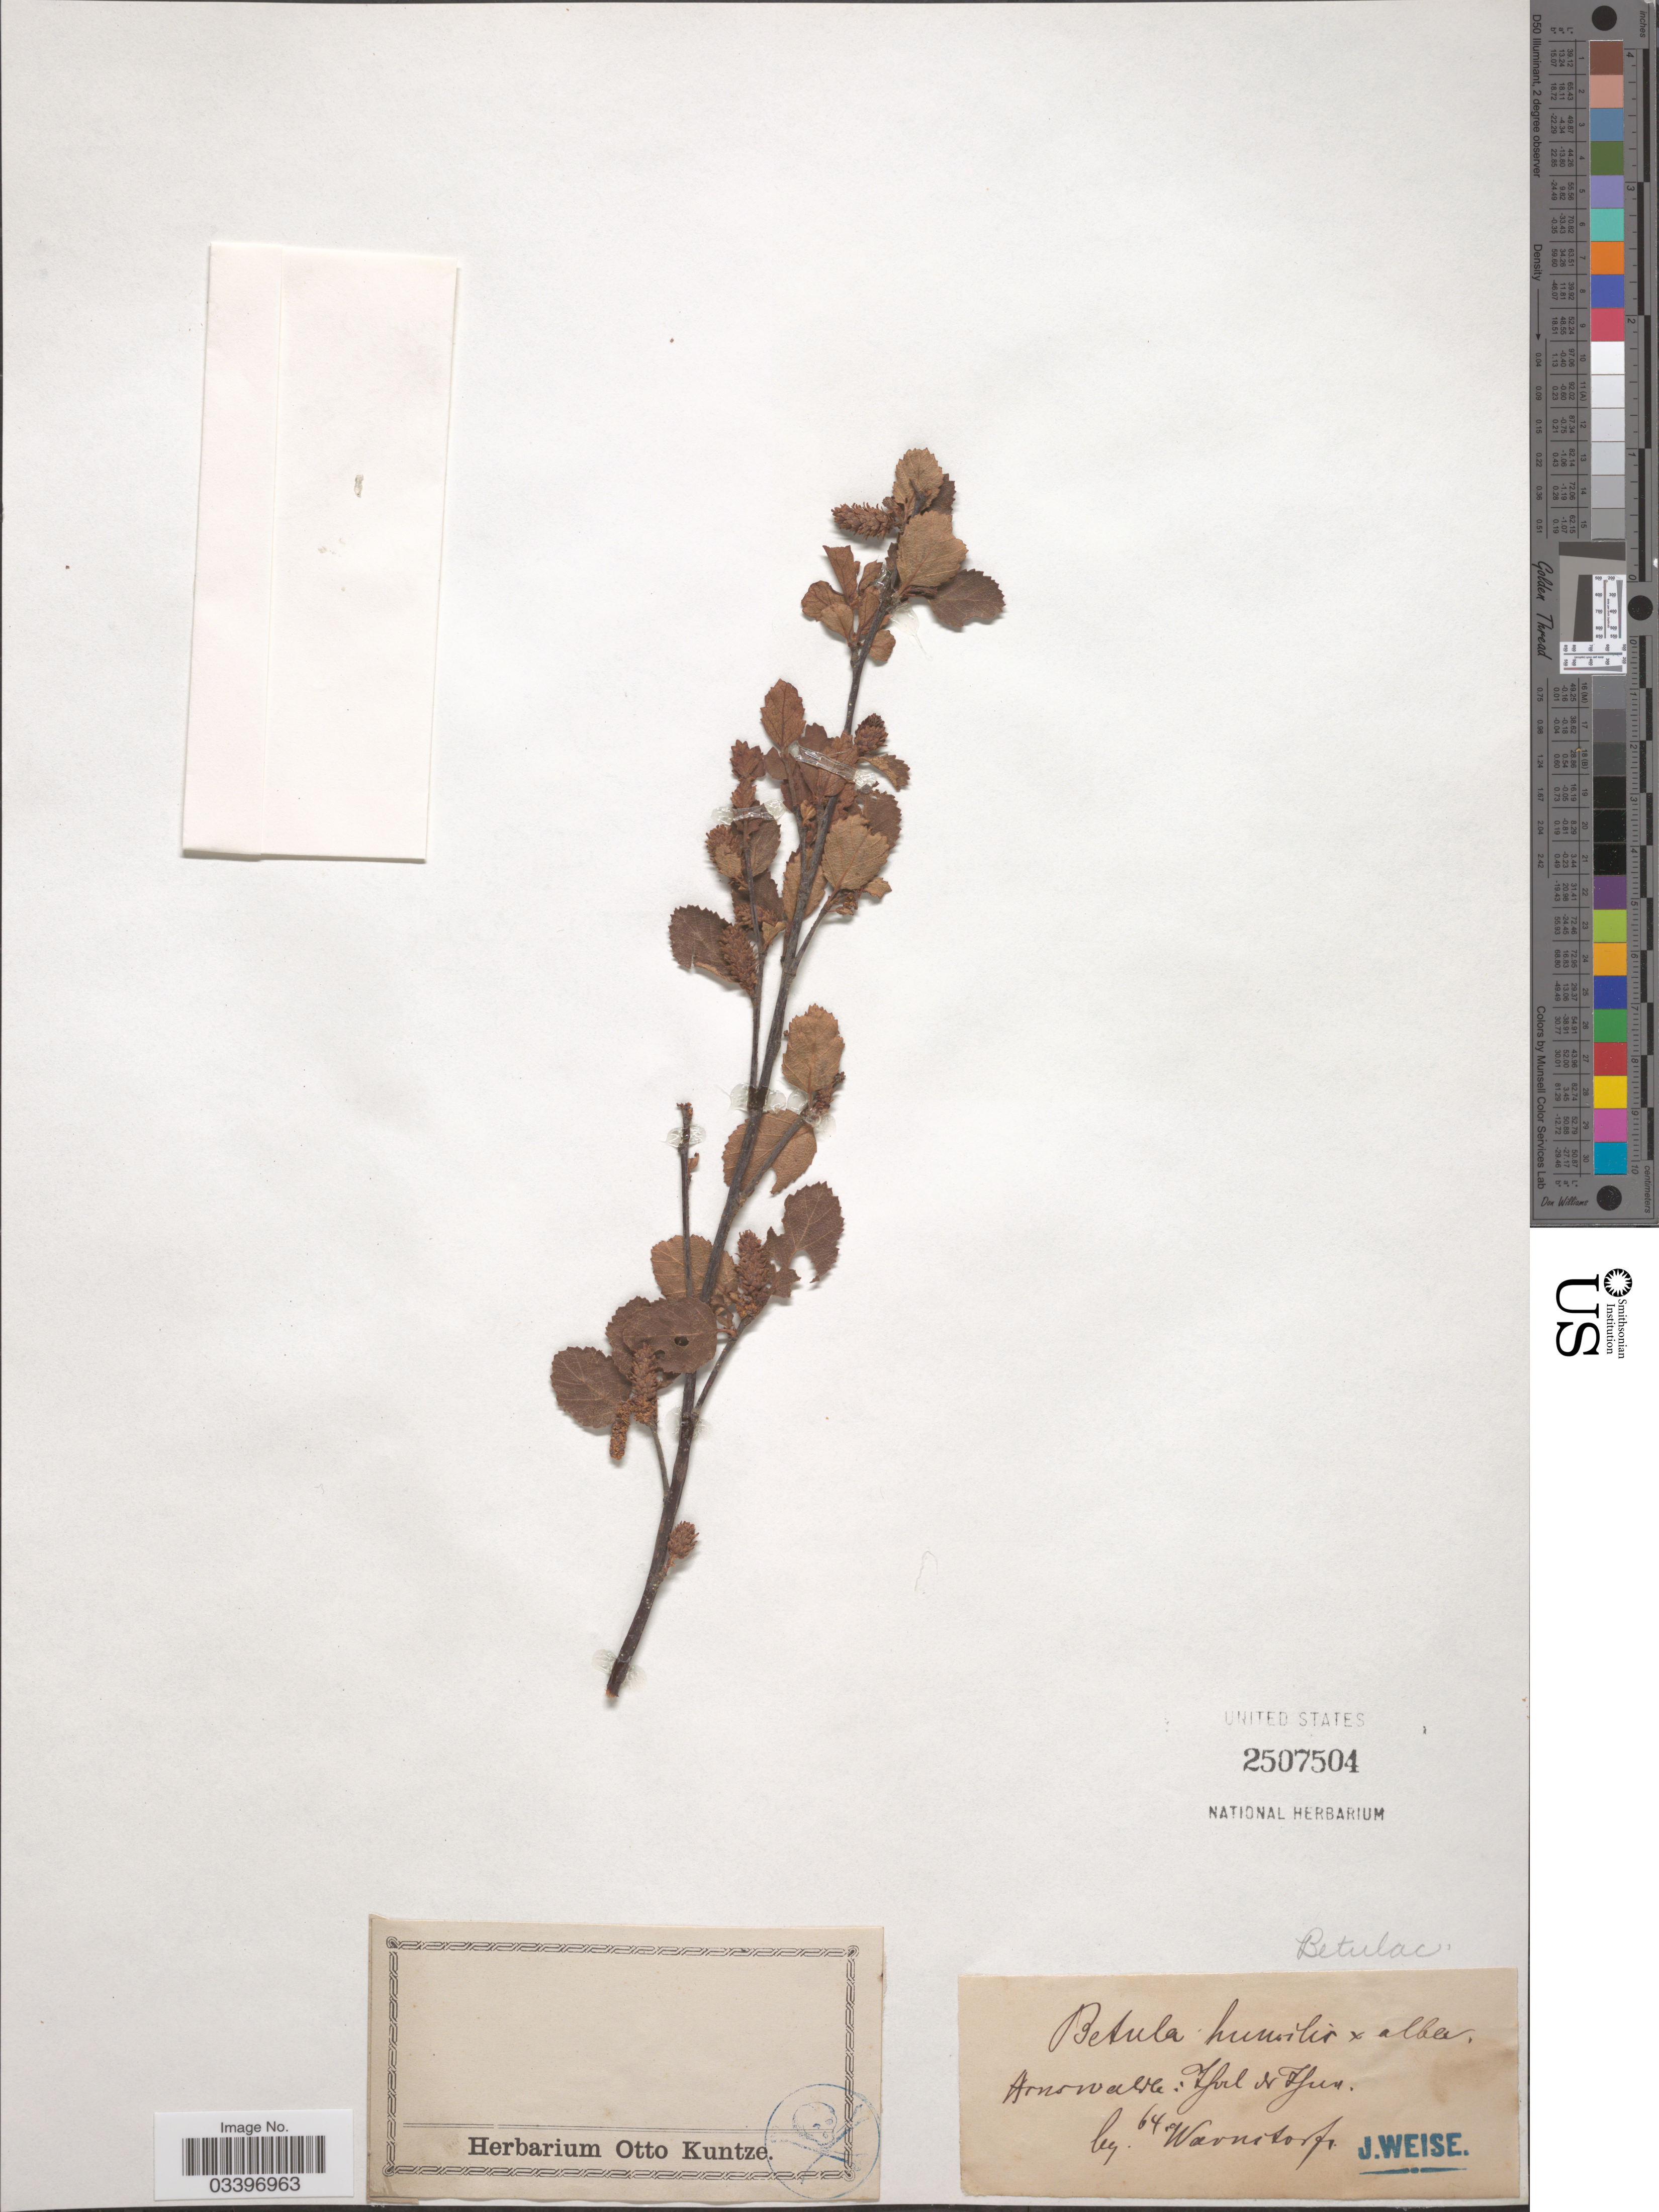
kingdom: Plantae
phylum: Tracheophyta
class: Magnoliopsida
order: Fagales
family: Betulaceae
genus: Betula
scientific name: Betula humilis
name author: Schrank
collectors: J. Weise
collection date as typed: Transcribed d/m/y: //64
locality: Arnswaldle: Yvil de Yun. [interpreted]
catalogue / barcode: US 2507504